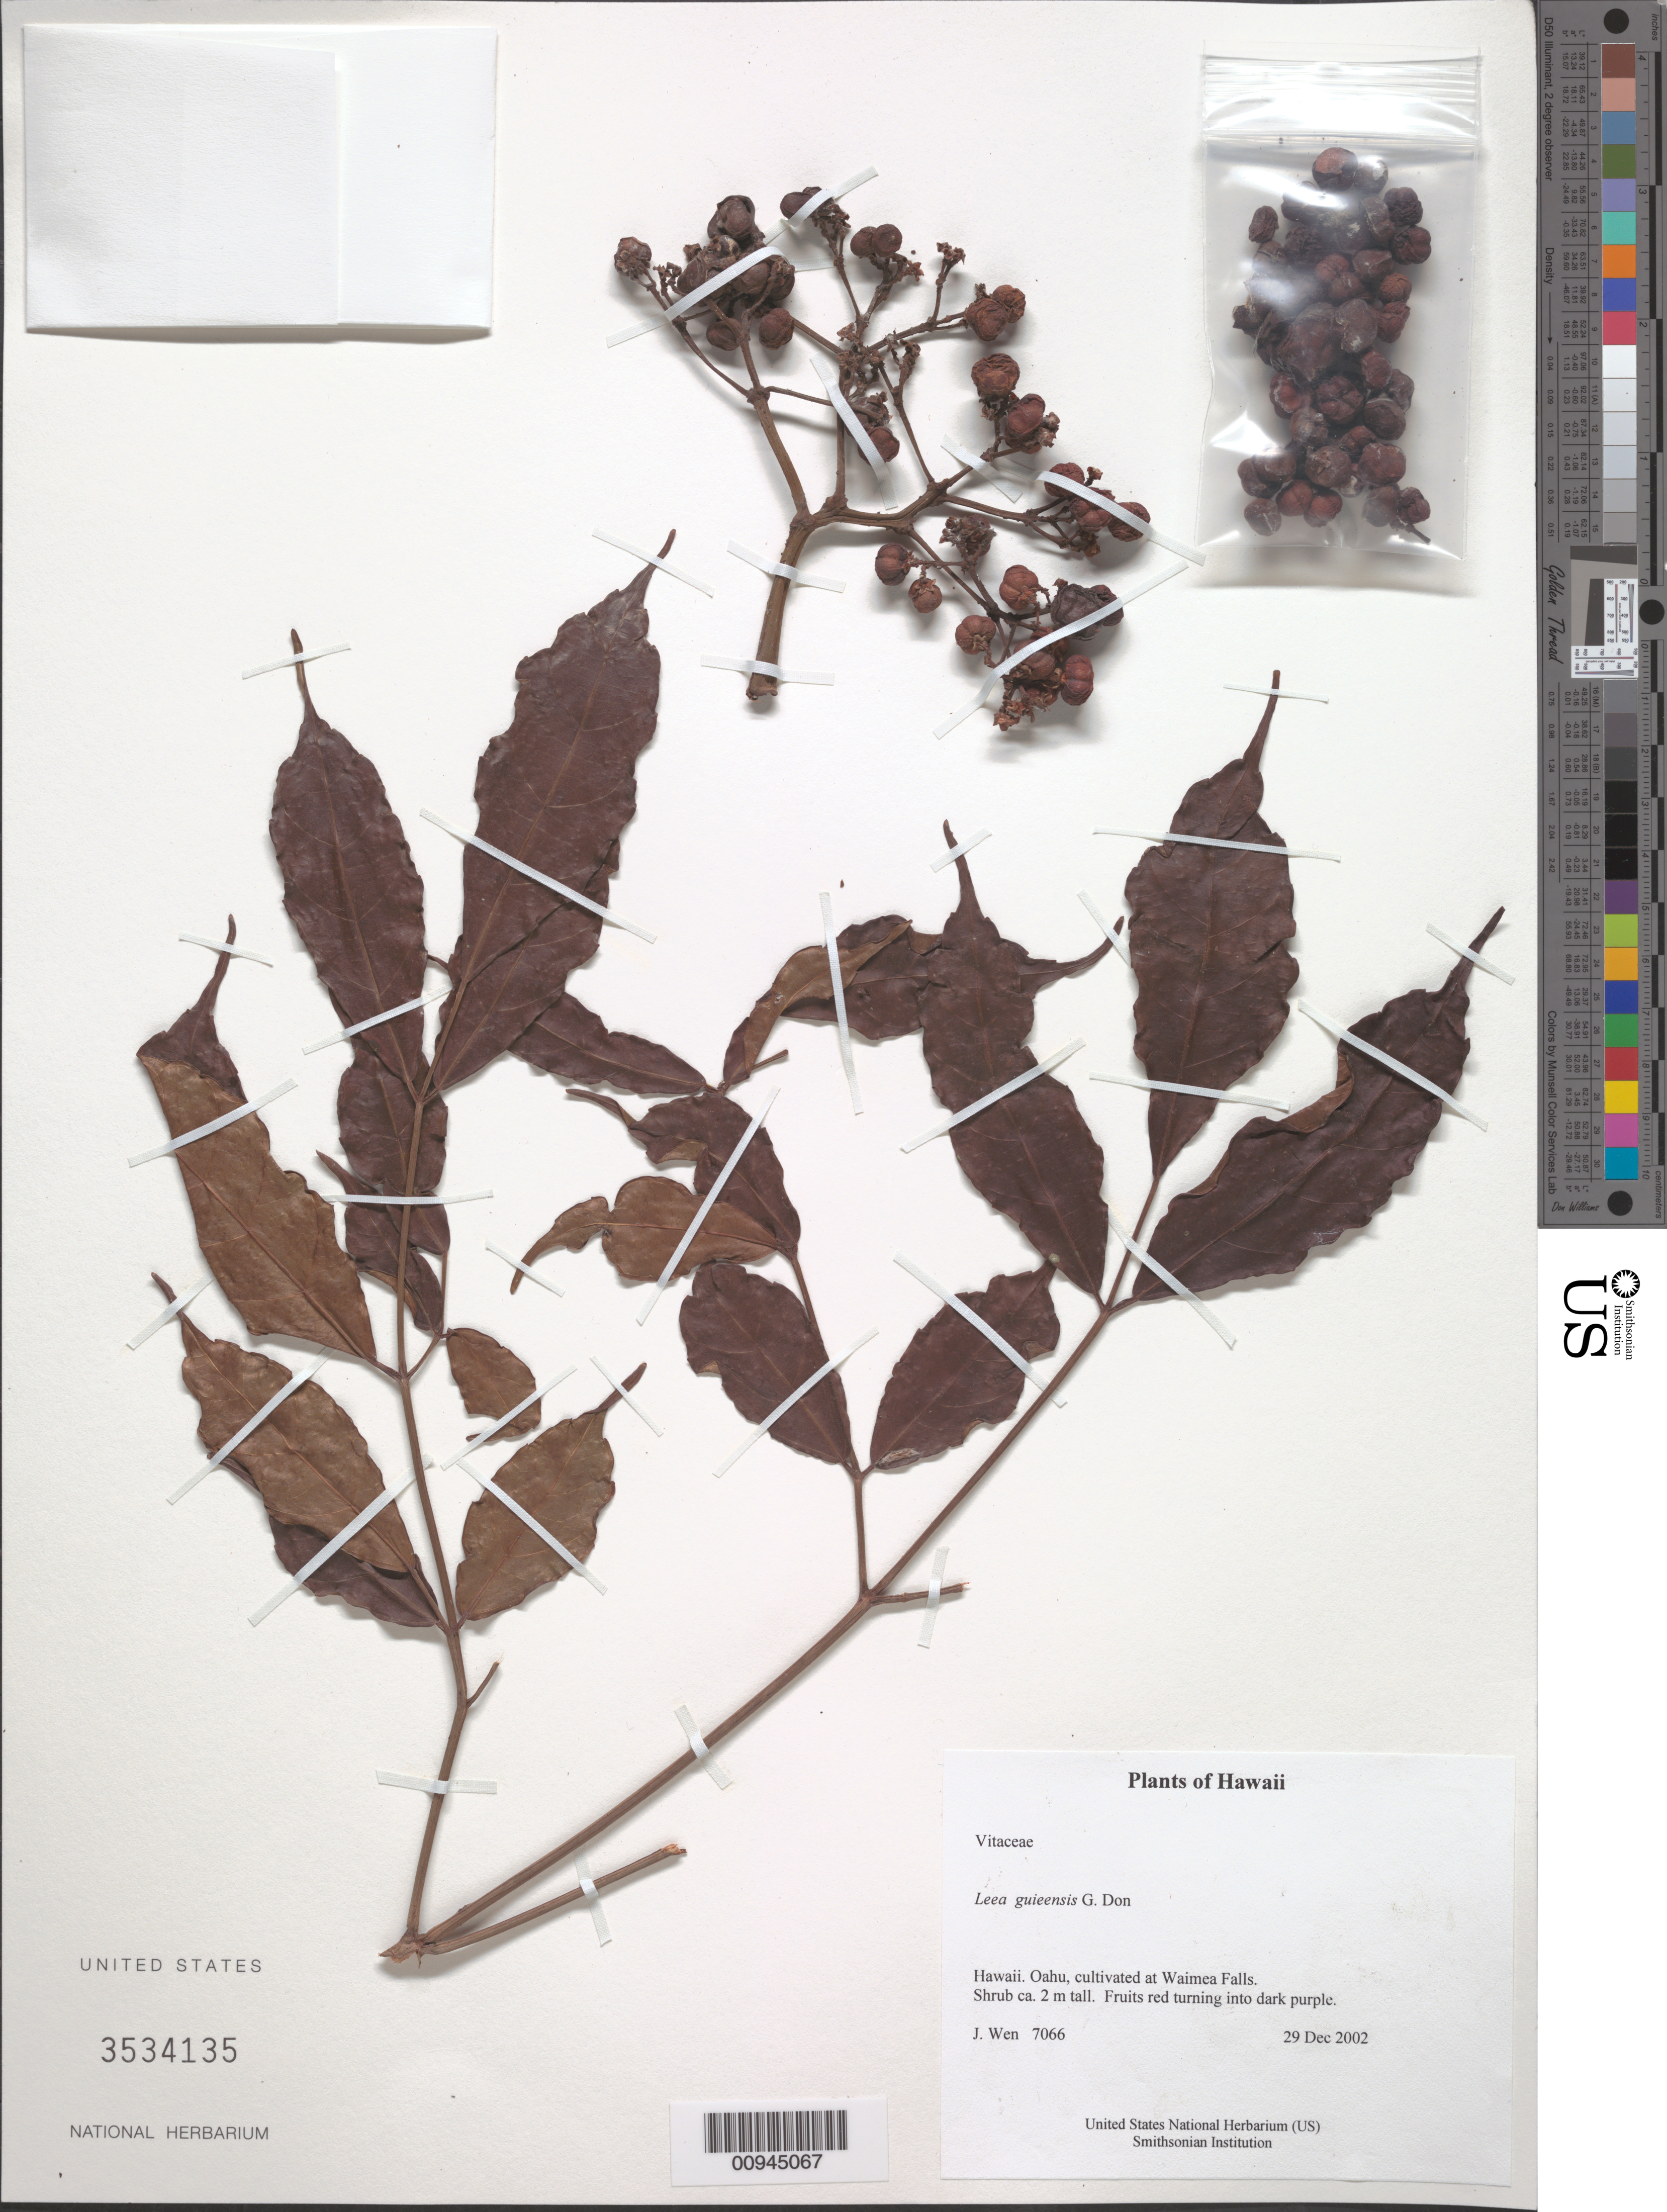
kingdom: Plantae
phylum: Tracheophyta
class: Magnoliopsida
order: Vitales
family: Vitaceae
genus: Leea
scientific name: Leea guineensis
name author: G. Don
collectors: J. Wen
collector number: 7066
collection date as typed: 29 Dec 2002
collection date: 2002-12-29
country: United States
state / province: Hawaii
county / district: Honolulu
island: Oahu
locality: Oahu, cultivated at Waimea Falls.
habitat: Shrub ca. 2 m tall. Fruits red turning into dark purple.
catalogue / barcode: US 3534135